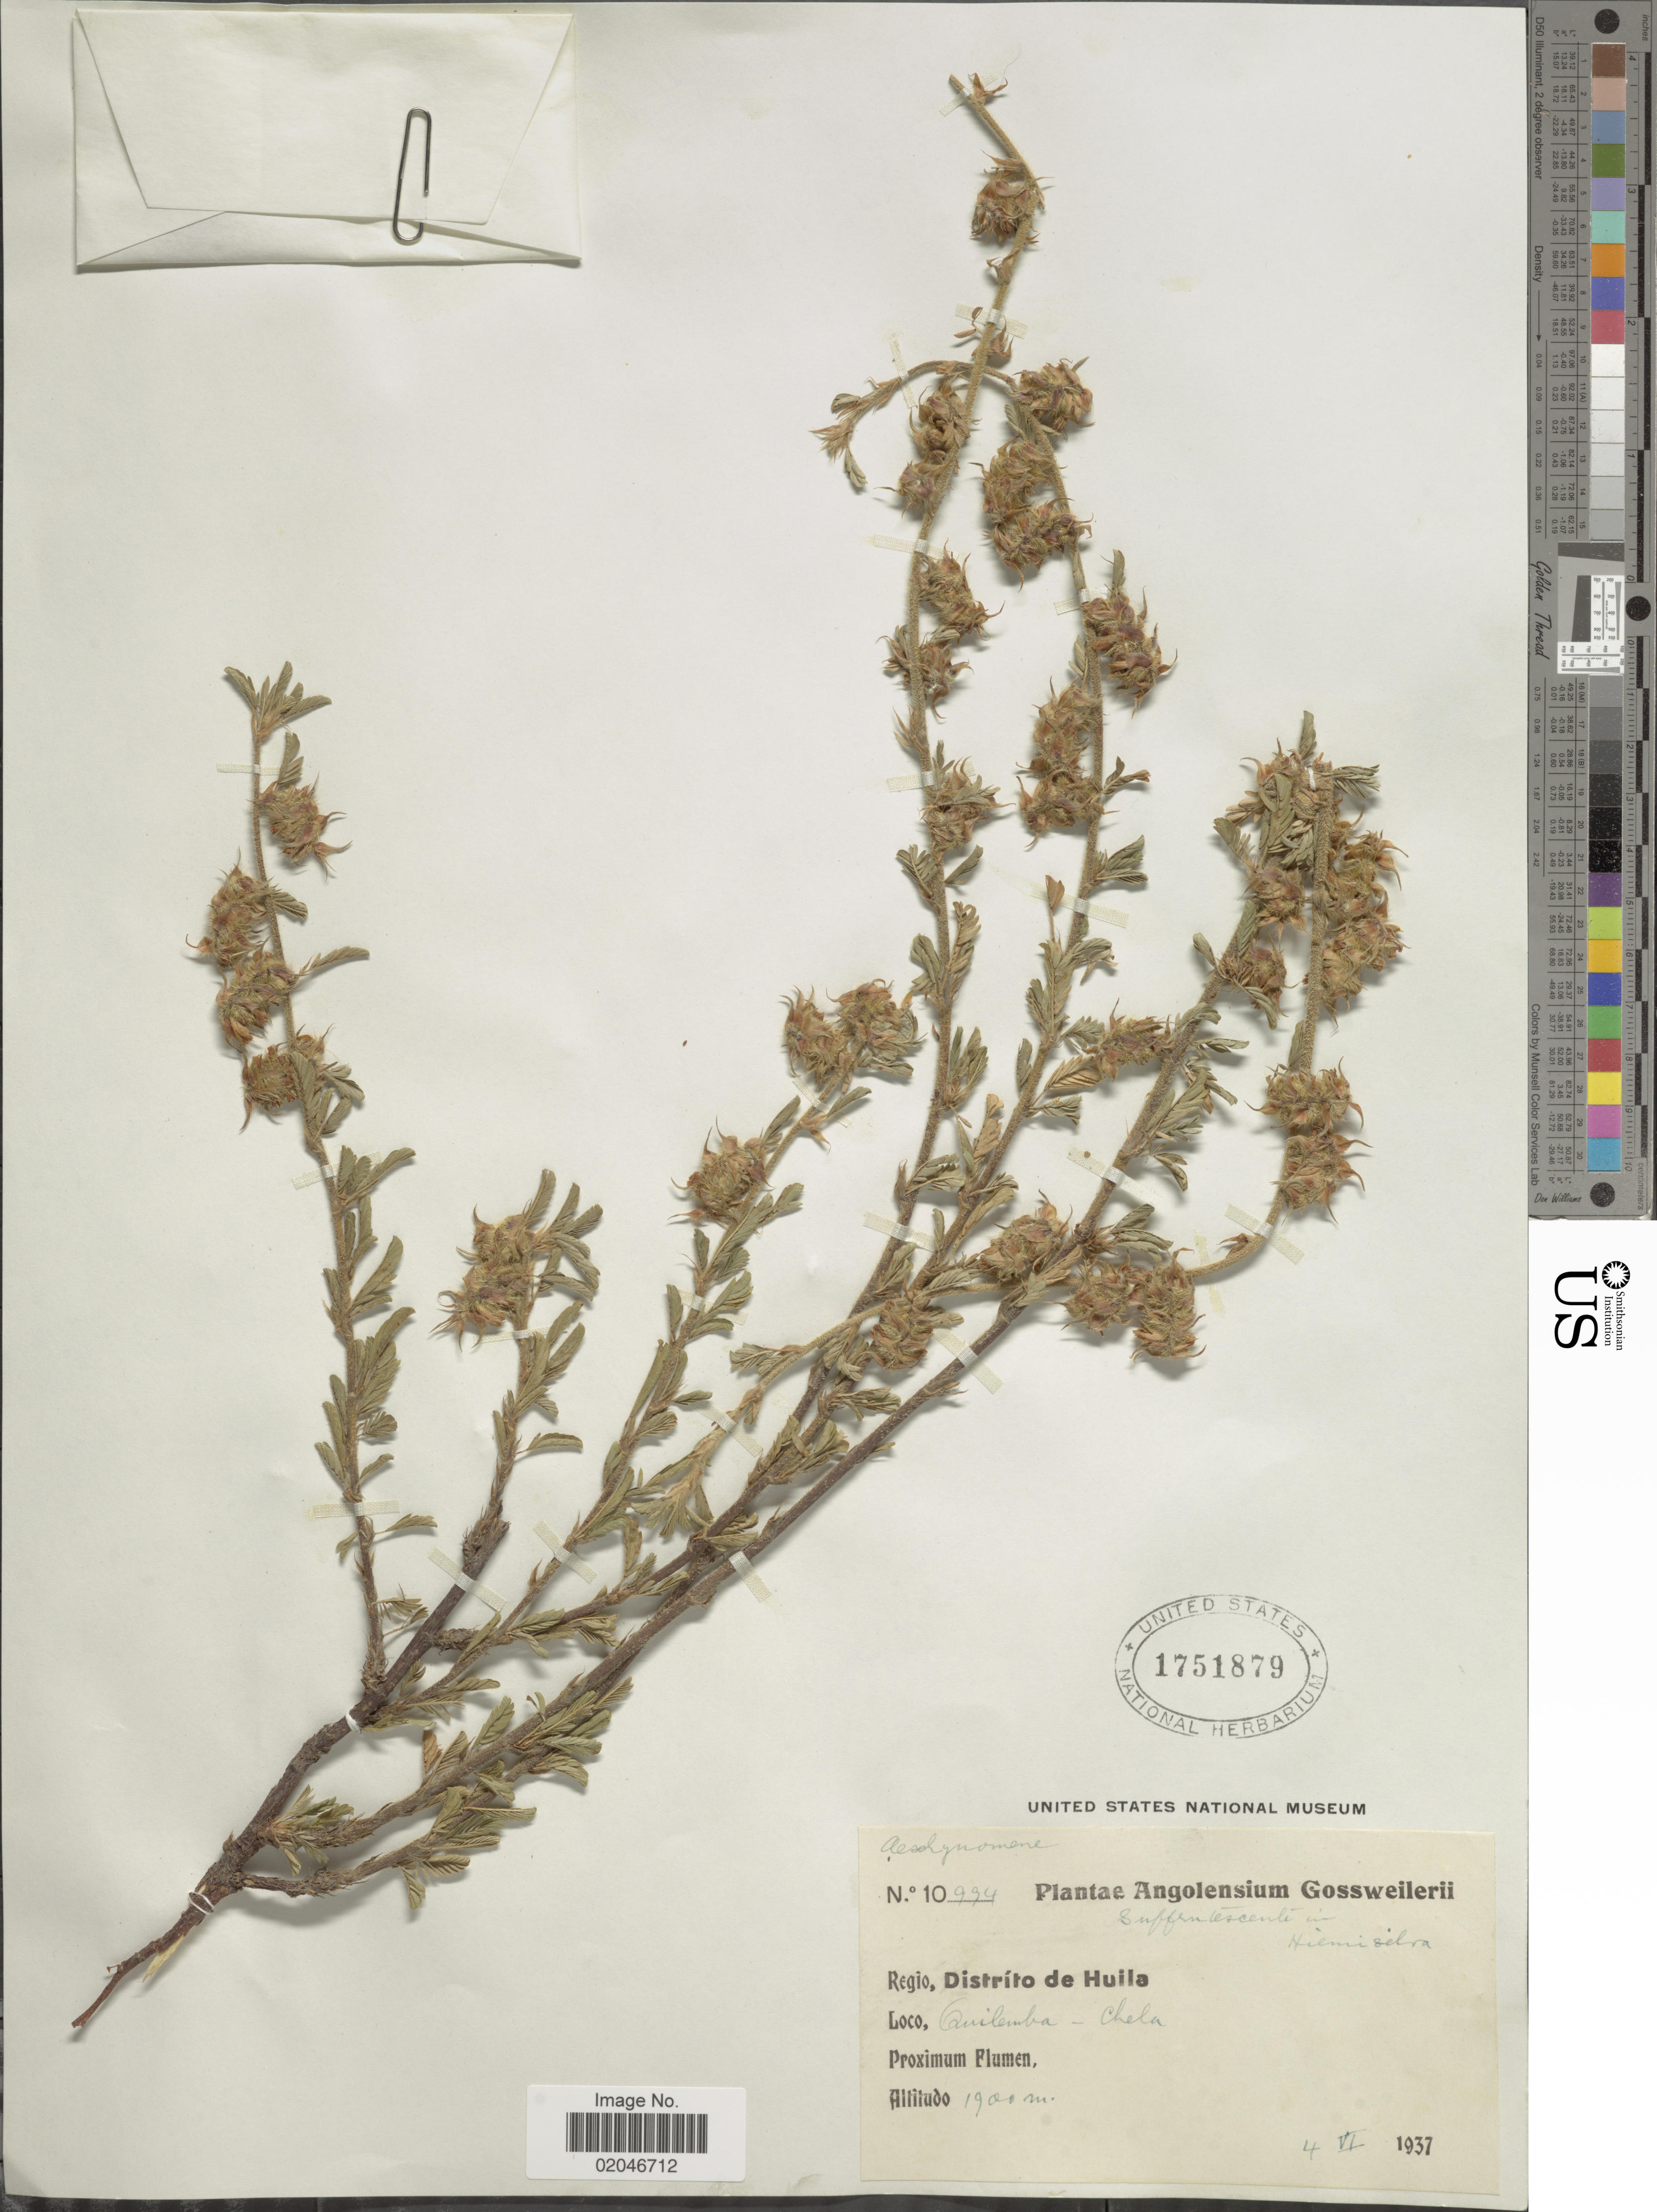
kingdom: Plantae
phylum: Tracheophyta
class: Magnoliopsida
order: Fabales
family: Fabaceae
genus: Kotschya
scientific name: Kotschya strigosa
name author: (Benth.) Dewit & P.A. Duvign.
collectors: A. Gossweiler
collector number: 10994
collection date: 1937-06-04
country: Angola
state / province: Huila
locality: Regio, Distríto de Huilam Quilemba - Chela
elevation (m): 1900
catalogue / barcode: US 1751879